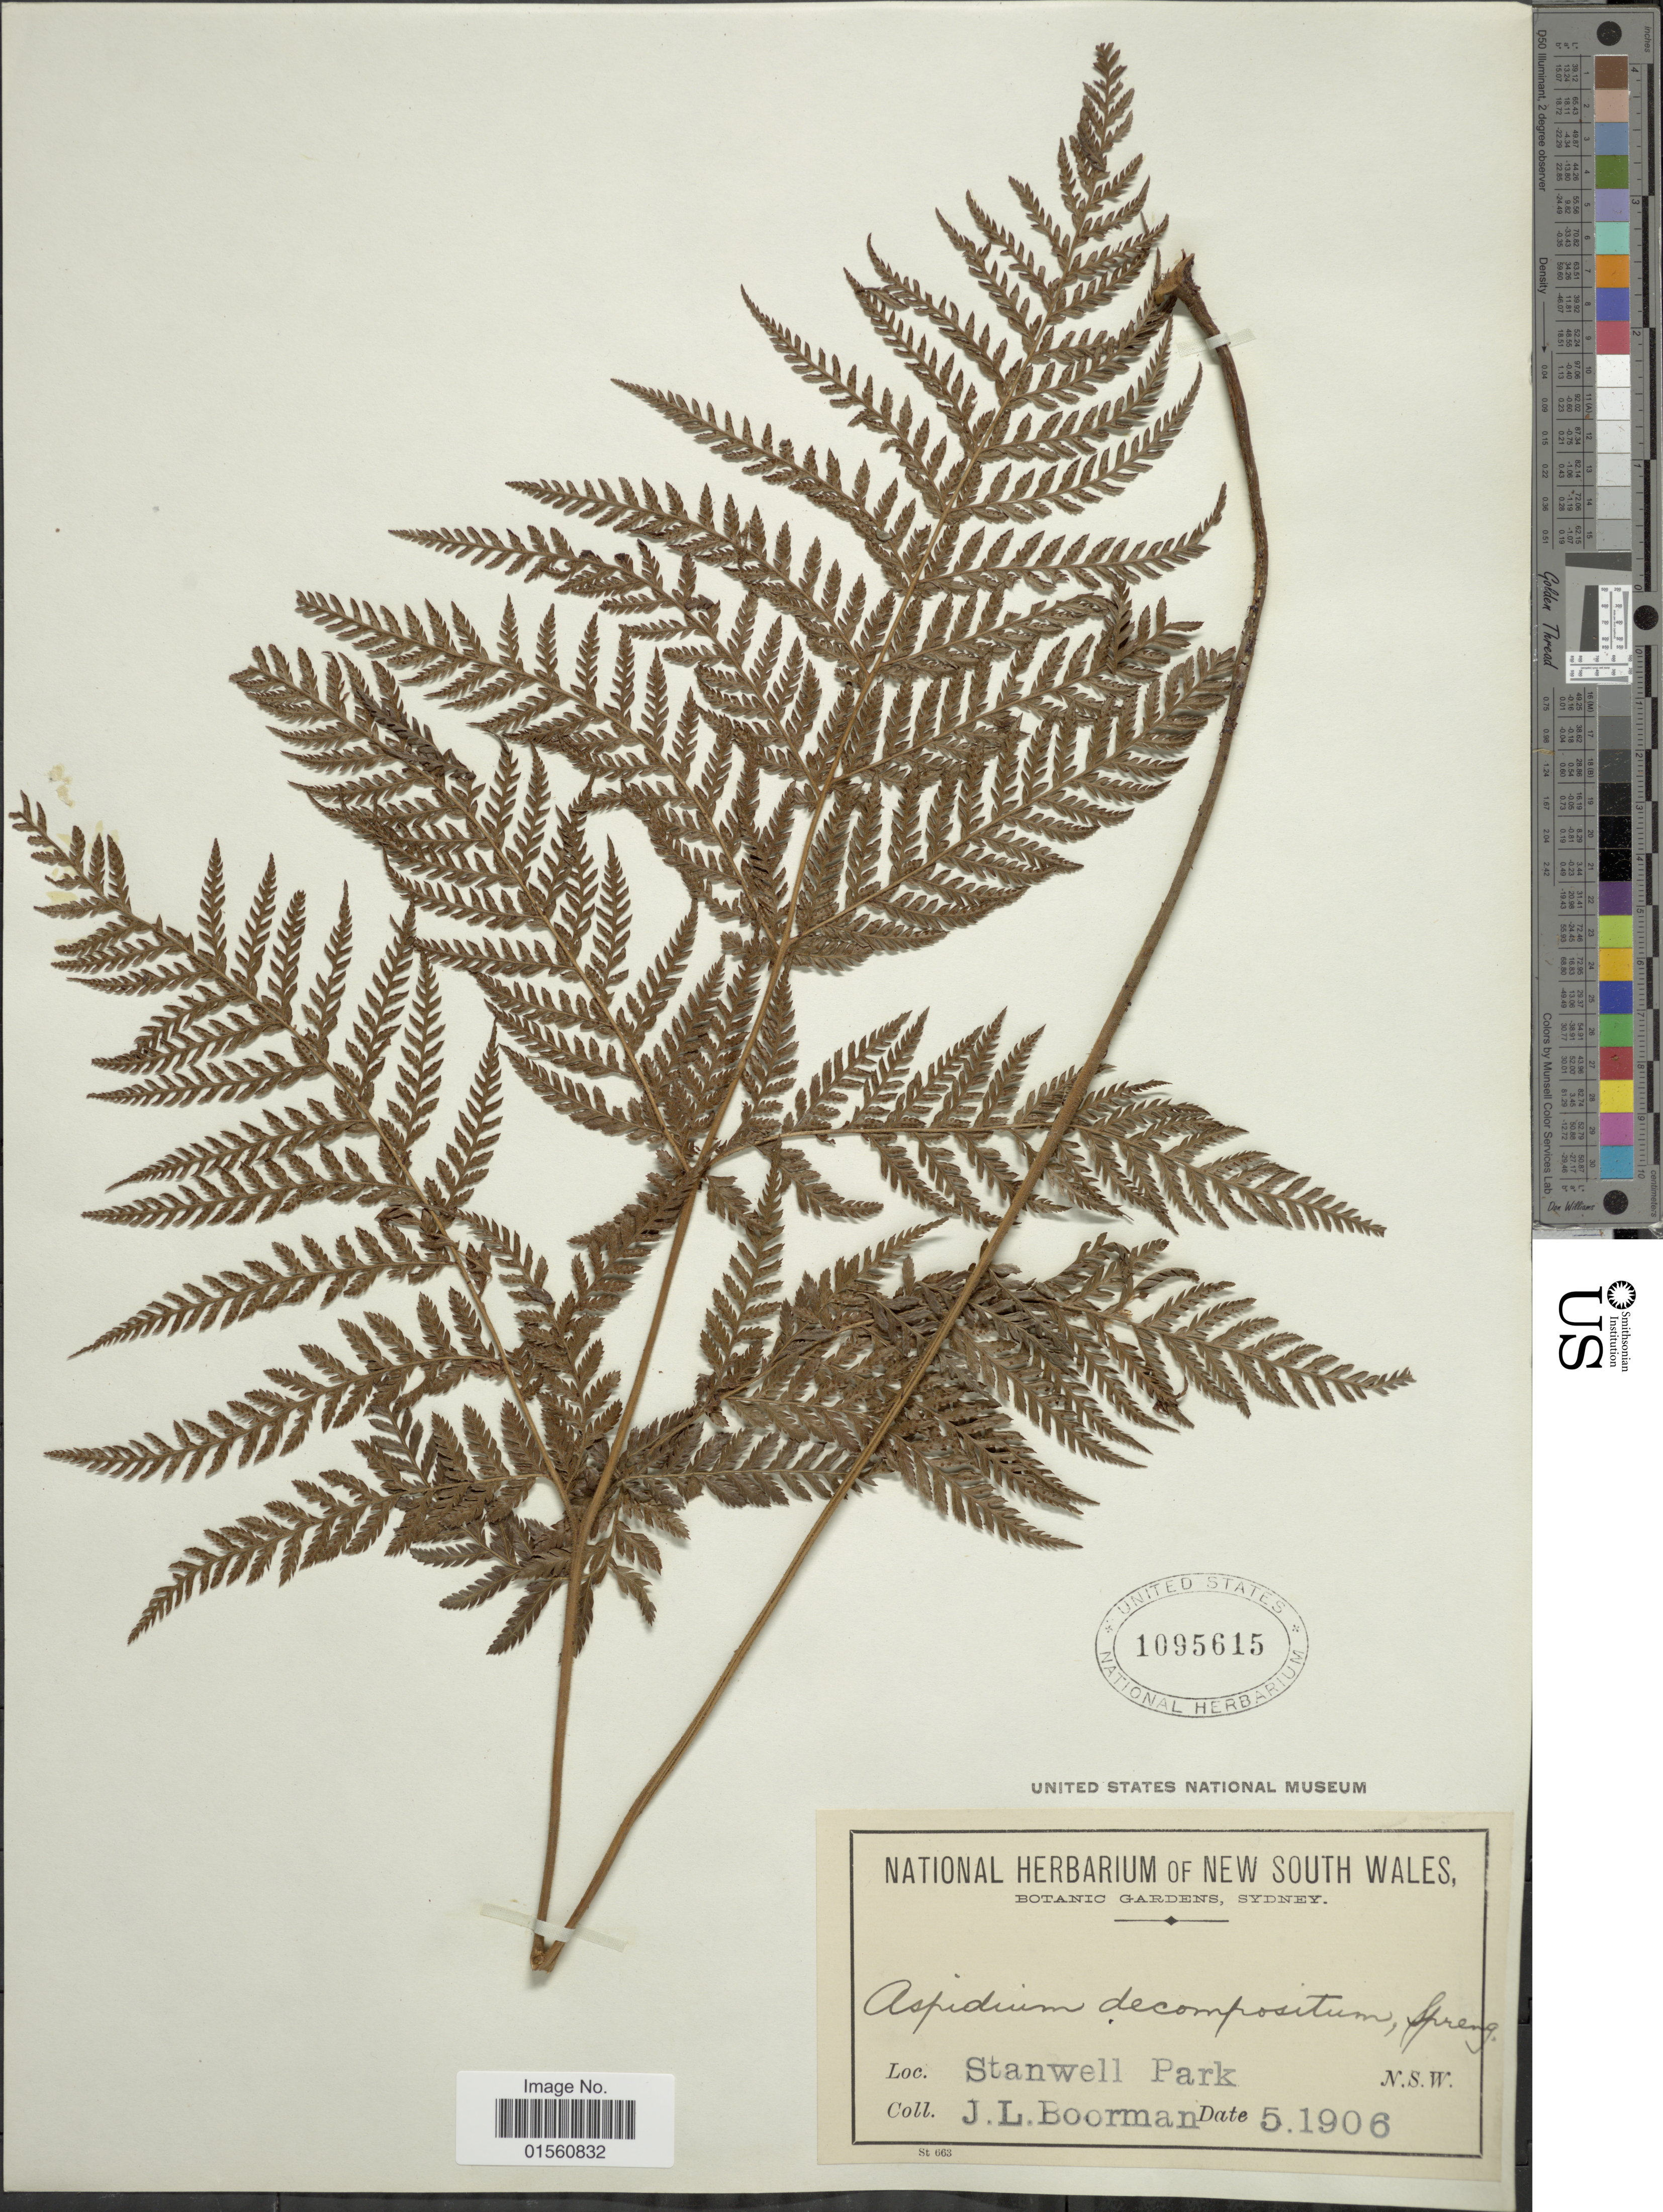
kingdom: Plantae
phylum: Tracheophyta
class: Polypodiopsida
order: Polypodiales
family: Dryopteridaceae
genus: Lastreopsis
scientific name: Lastreopsis decomposita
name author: (R. Br.) Tindale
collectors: J. Boorman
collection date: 1906-05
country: Australia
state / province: New South Wales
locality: Stanwell Park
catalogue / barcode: US 1095615